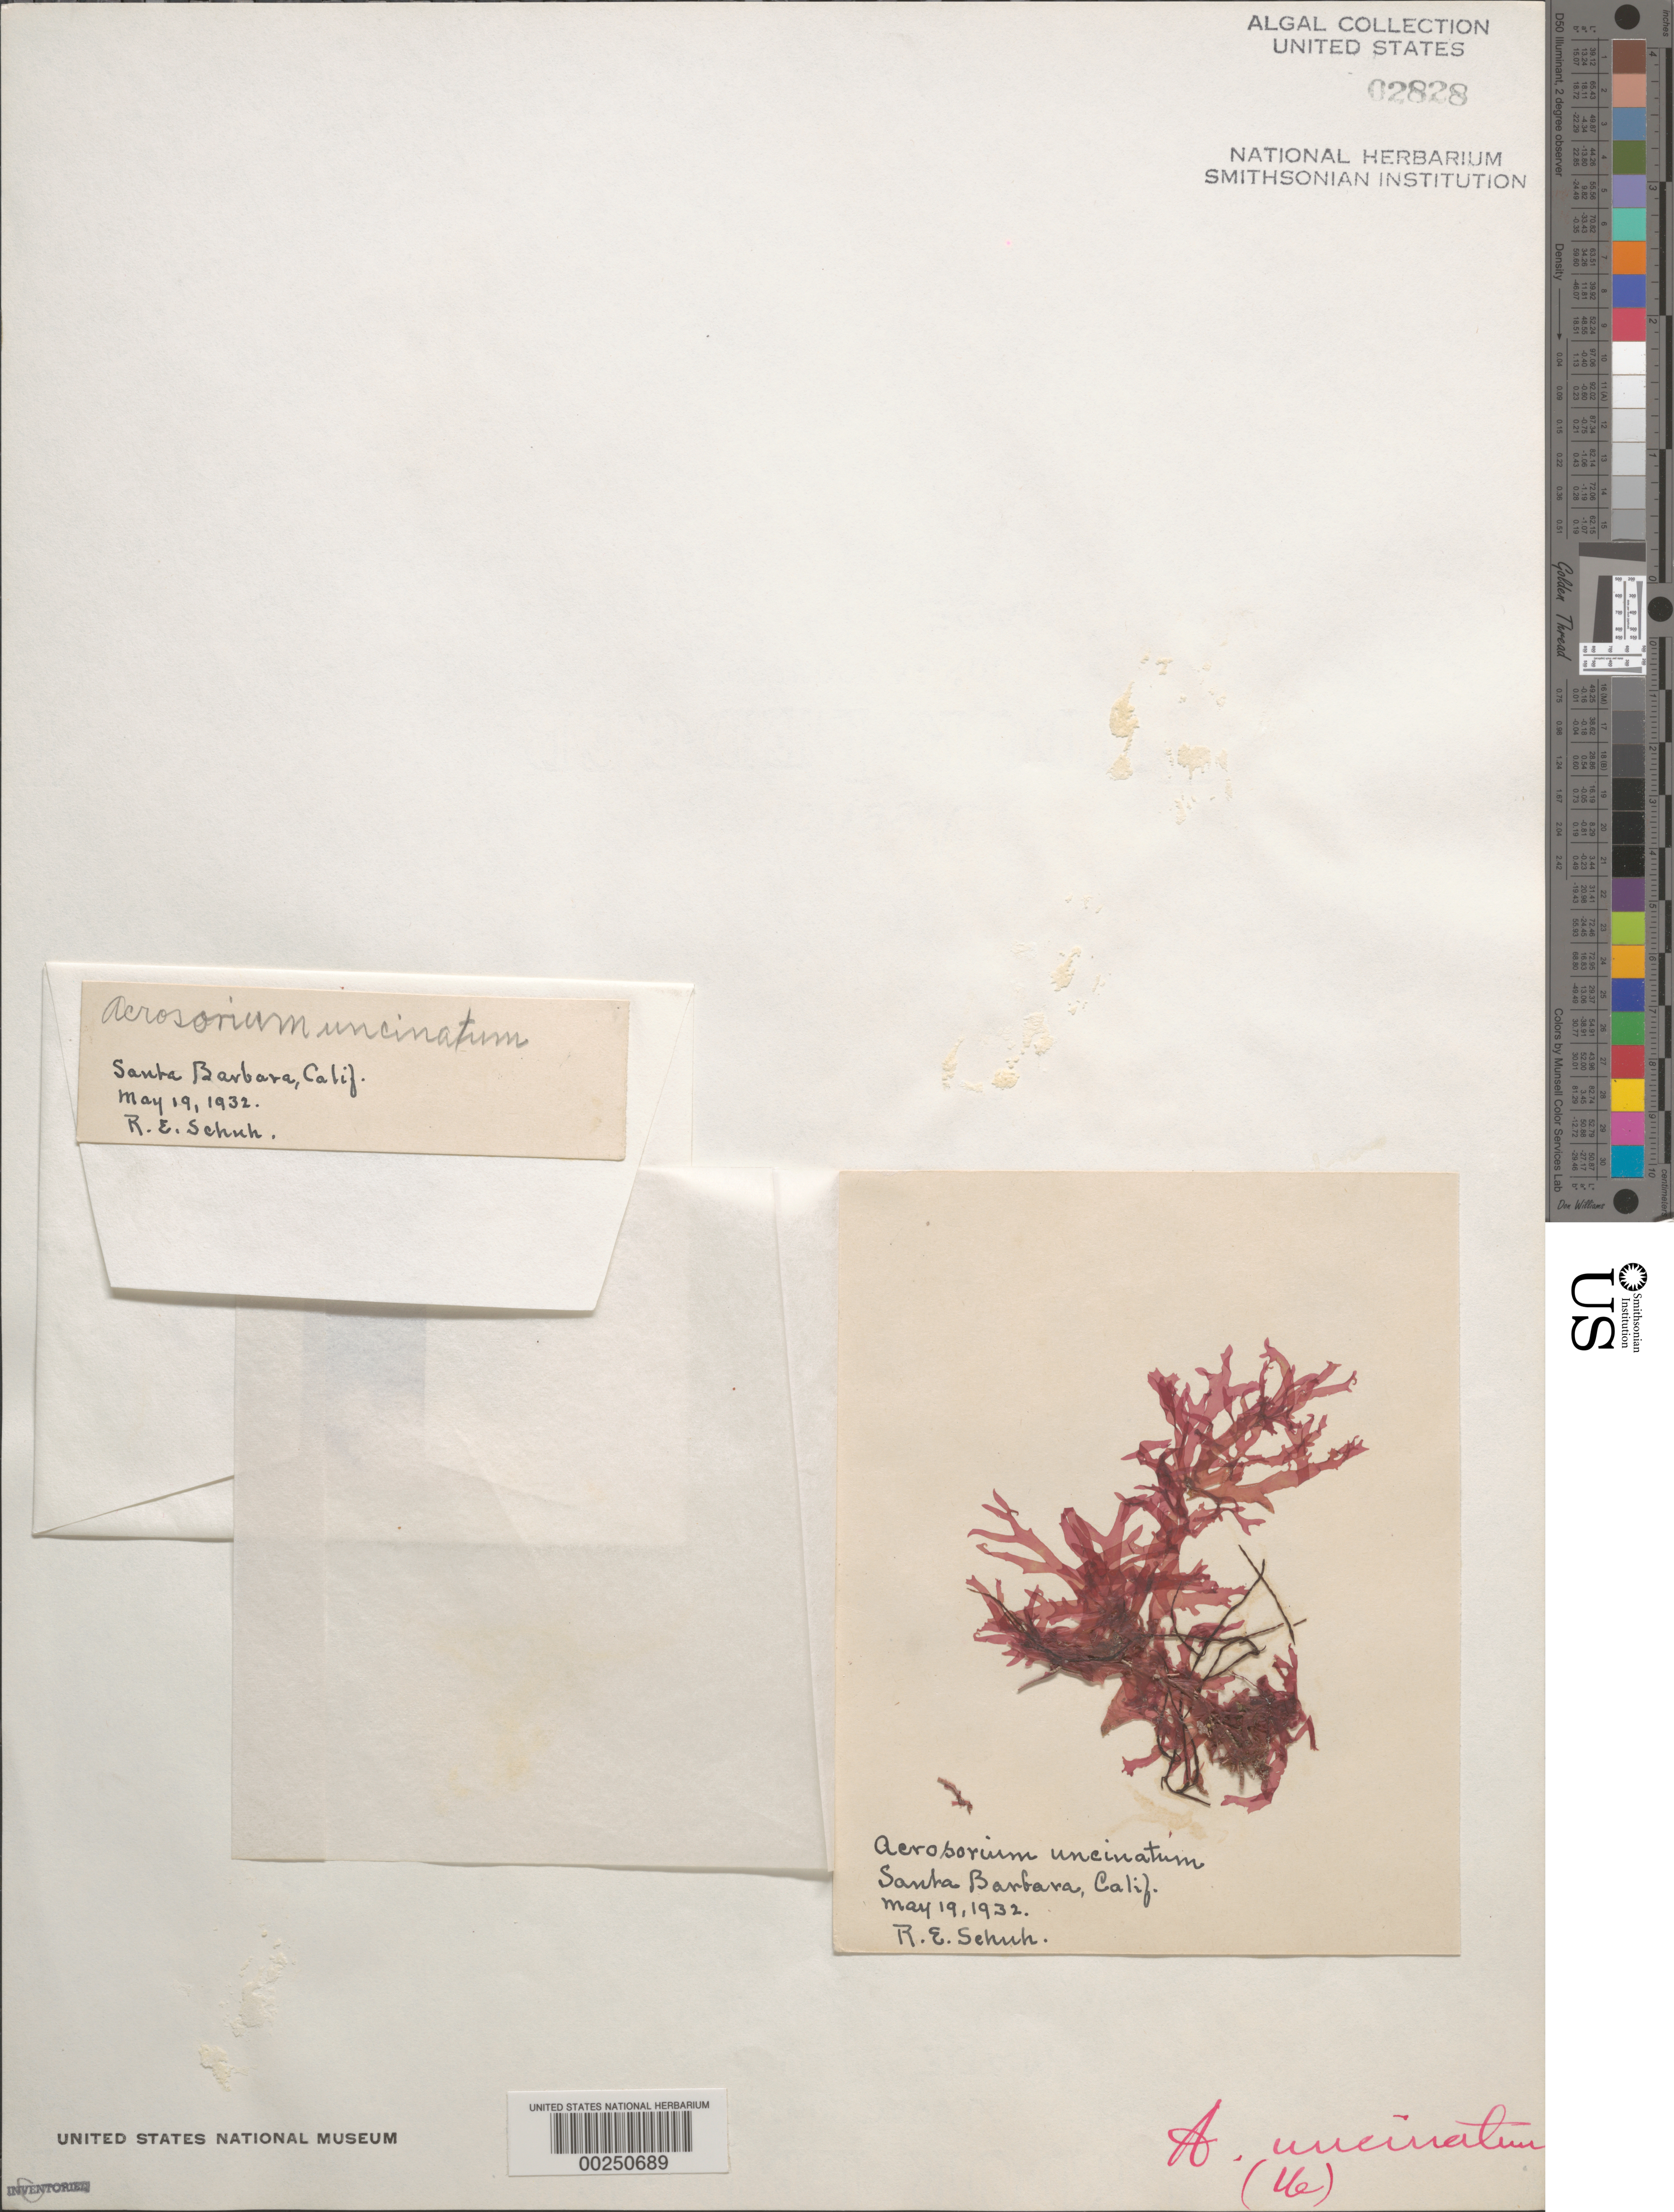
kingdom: Plantae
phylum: Rhodophyta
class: Florideophyceae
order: Ceramiales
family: Delesseriaceae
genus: Cryptopleura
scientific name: Cryptopleura ramosa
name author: (Huds.) L.M. Newton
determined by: Algae name updating Project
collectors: R. Schuh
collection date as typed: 19 May 1932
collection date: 1932-05-19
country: United States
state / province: California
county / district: Santa Barbara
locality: Santa Barbara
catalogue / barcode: US 2828